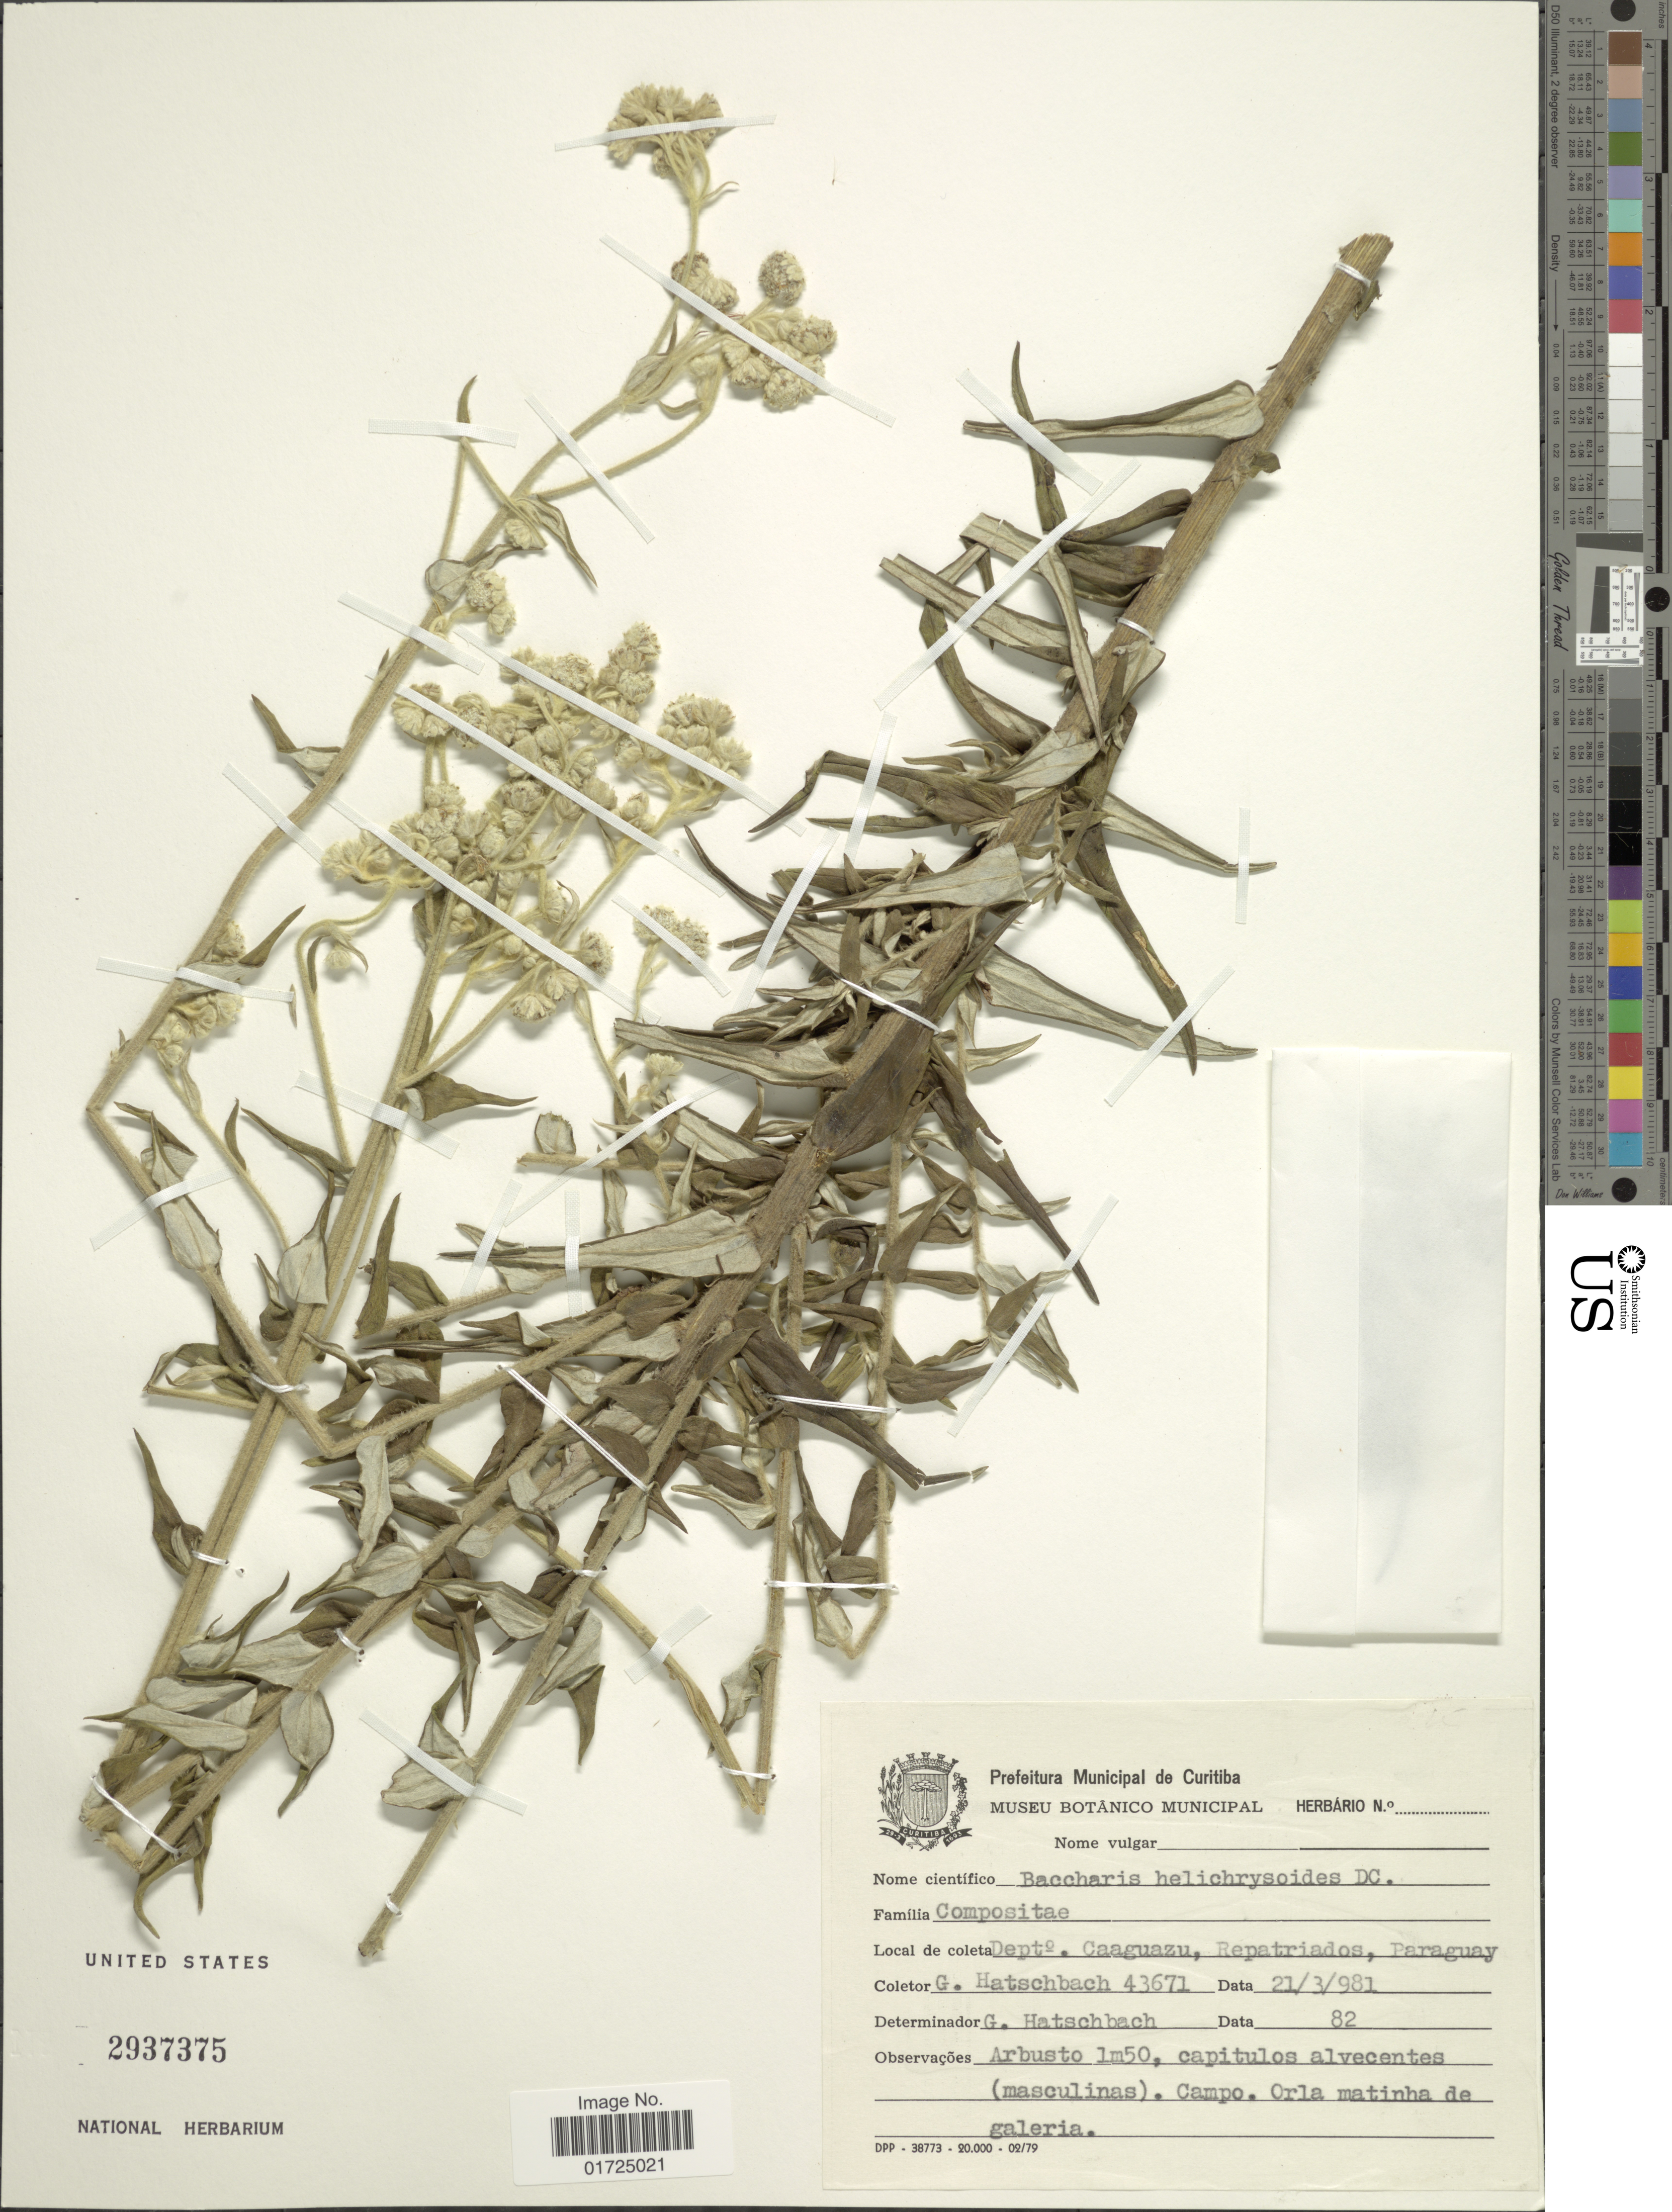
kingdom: Plantae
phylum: Tracheophyta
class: Magnoliopsida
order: Asterales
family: Asteraceae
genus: Baccharis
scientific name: Baccharis helichrysoides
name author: DC.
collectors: G. Hatschbach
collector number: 82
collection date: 1981-03-21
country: Paraguay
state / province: Caaguazu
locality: Depto. Caaguazu, Repatriados, Paraguay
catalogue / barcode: US 2937375